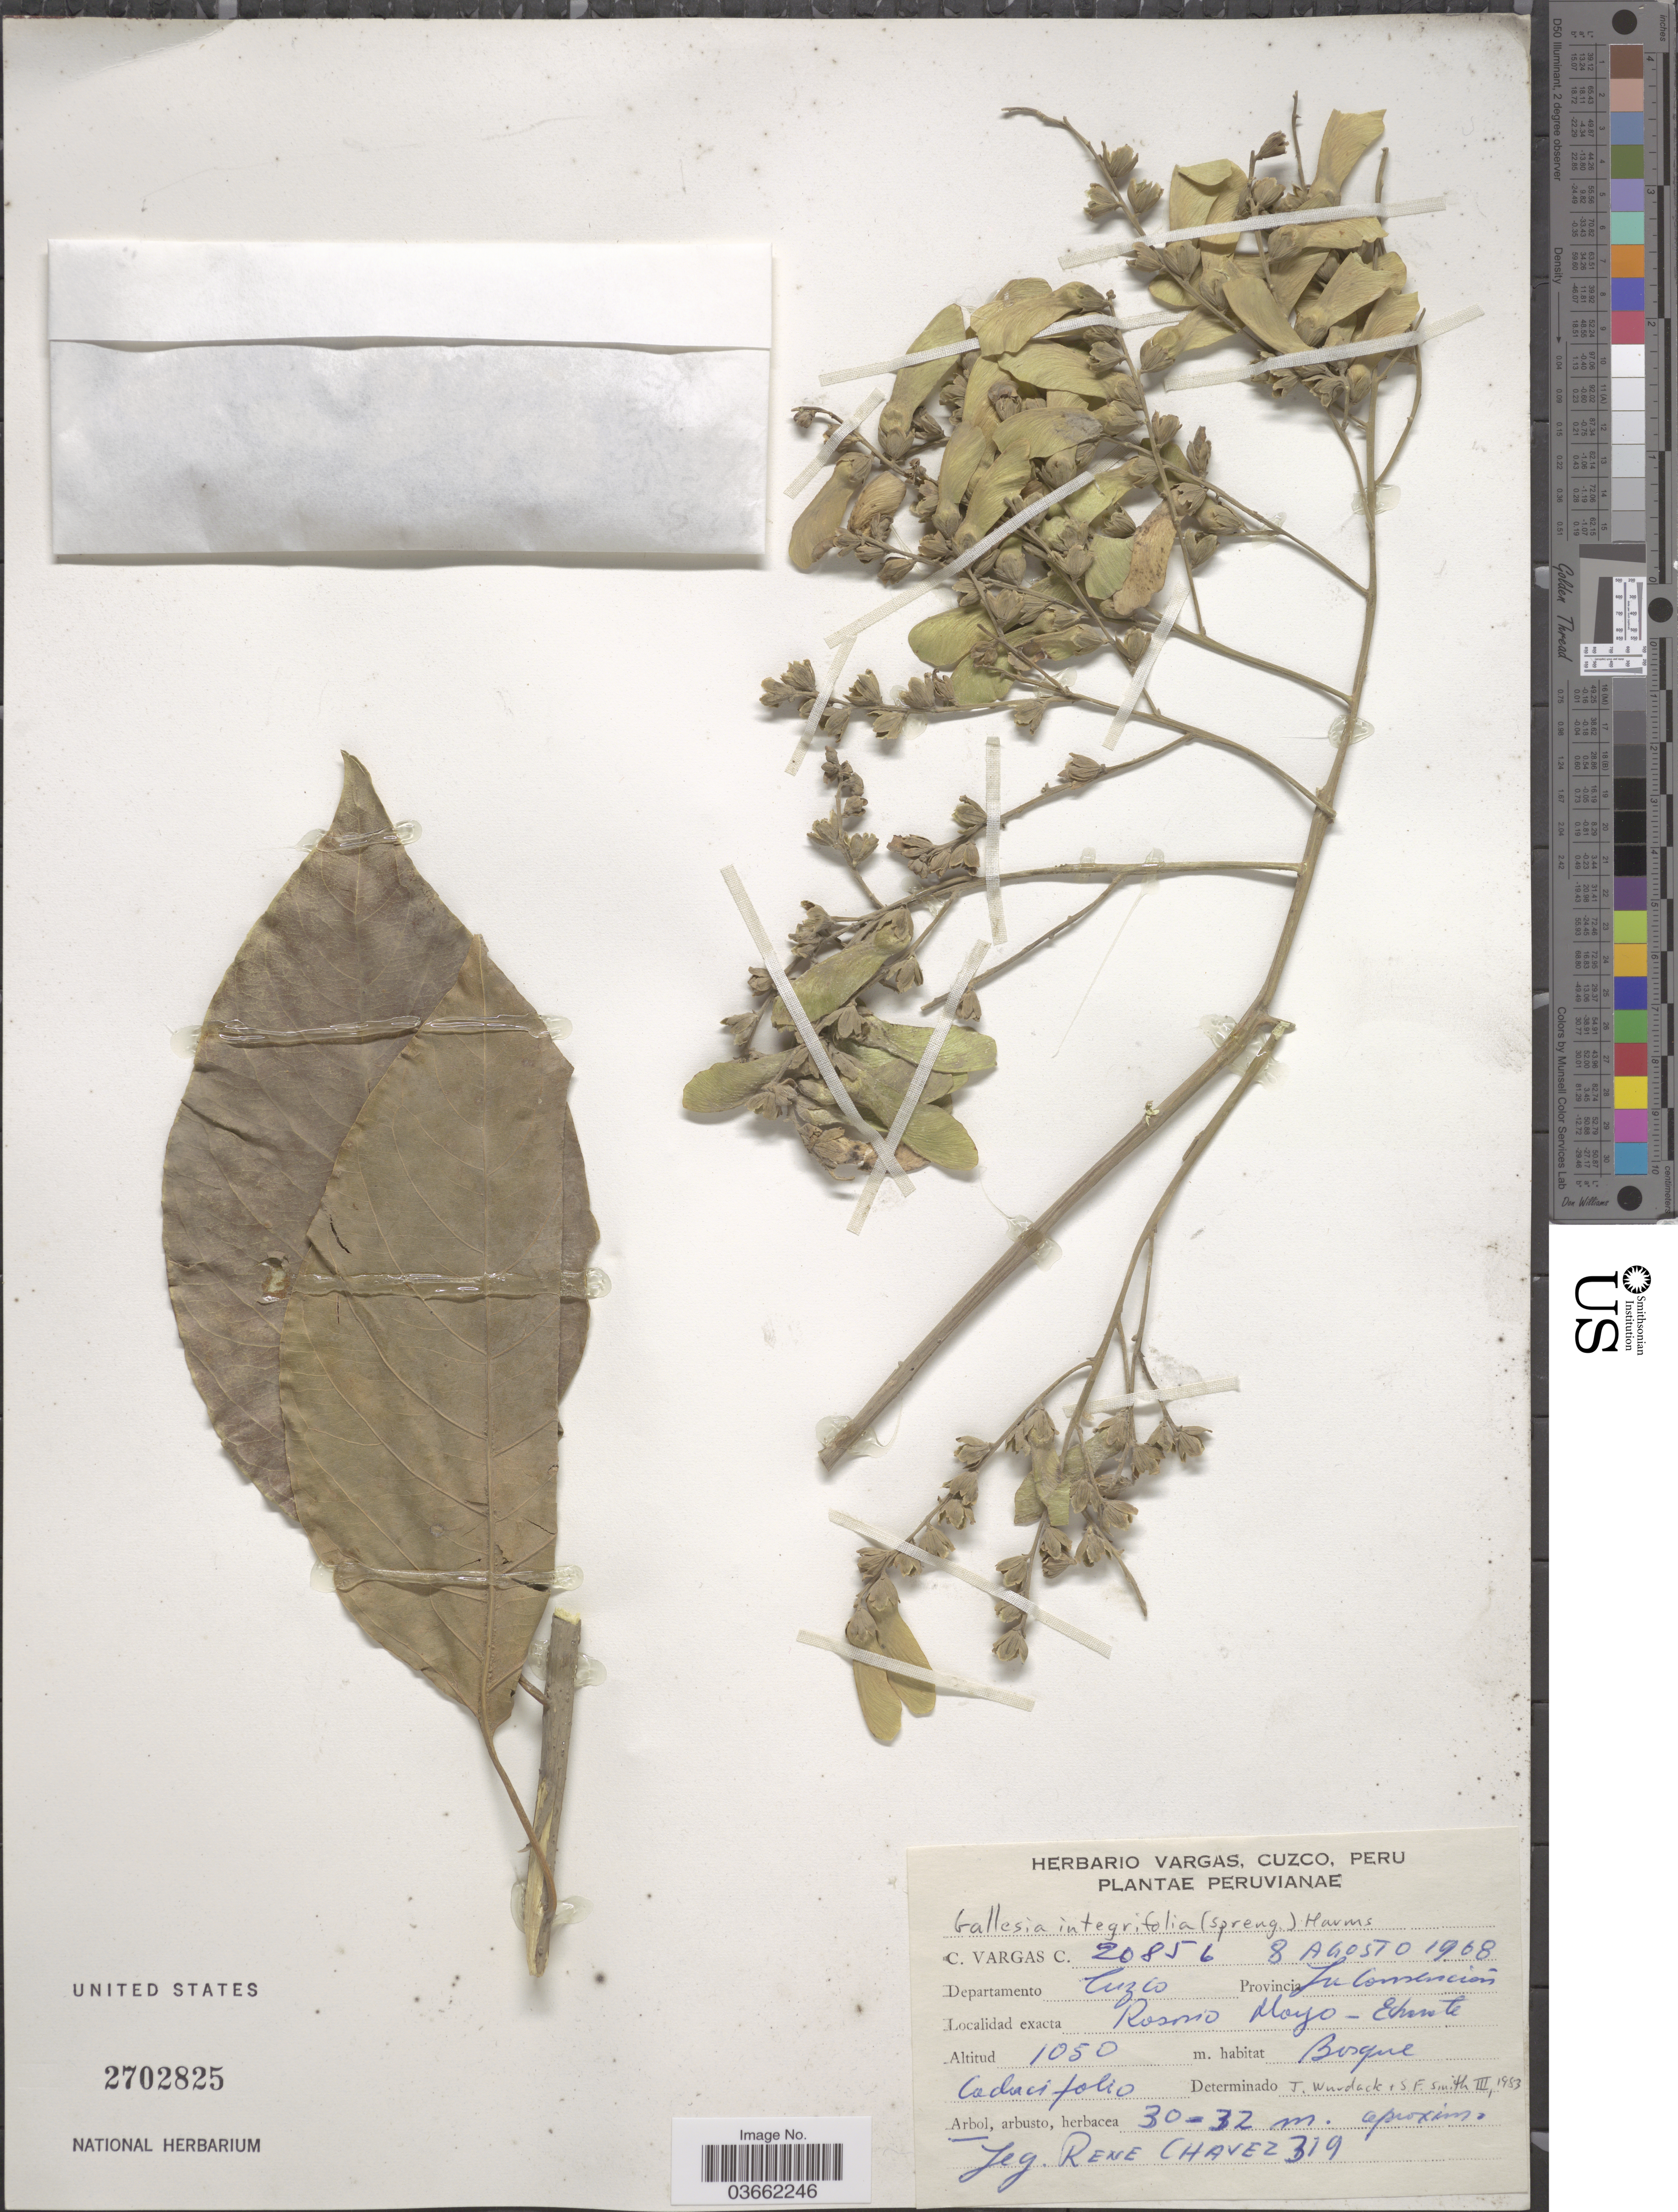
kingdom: Plantae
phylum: Tracheophyta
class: Magnoliopsida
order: Caryophyllales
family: Phytolaccaceae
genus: Gallesia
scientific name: Gallesia integrifolia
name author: (Spreng.) Harms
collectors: C. Vargas Calderón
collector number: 20856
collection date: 1968-08-08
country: Peru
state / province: Cusco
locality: Departamento Cuzco. Provincia In Concención. Rosario Mayo - Echarate.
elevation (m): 1050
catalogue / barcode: US 2702825